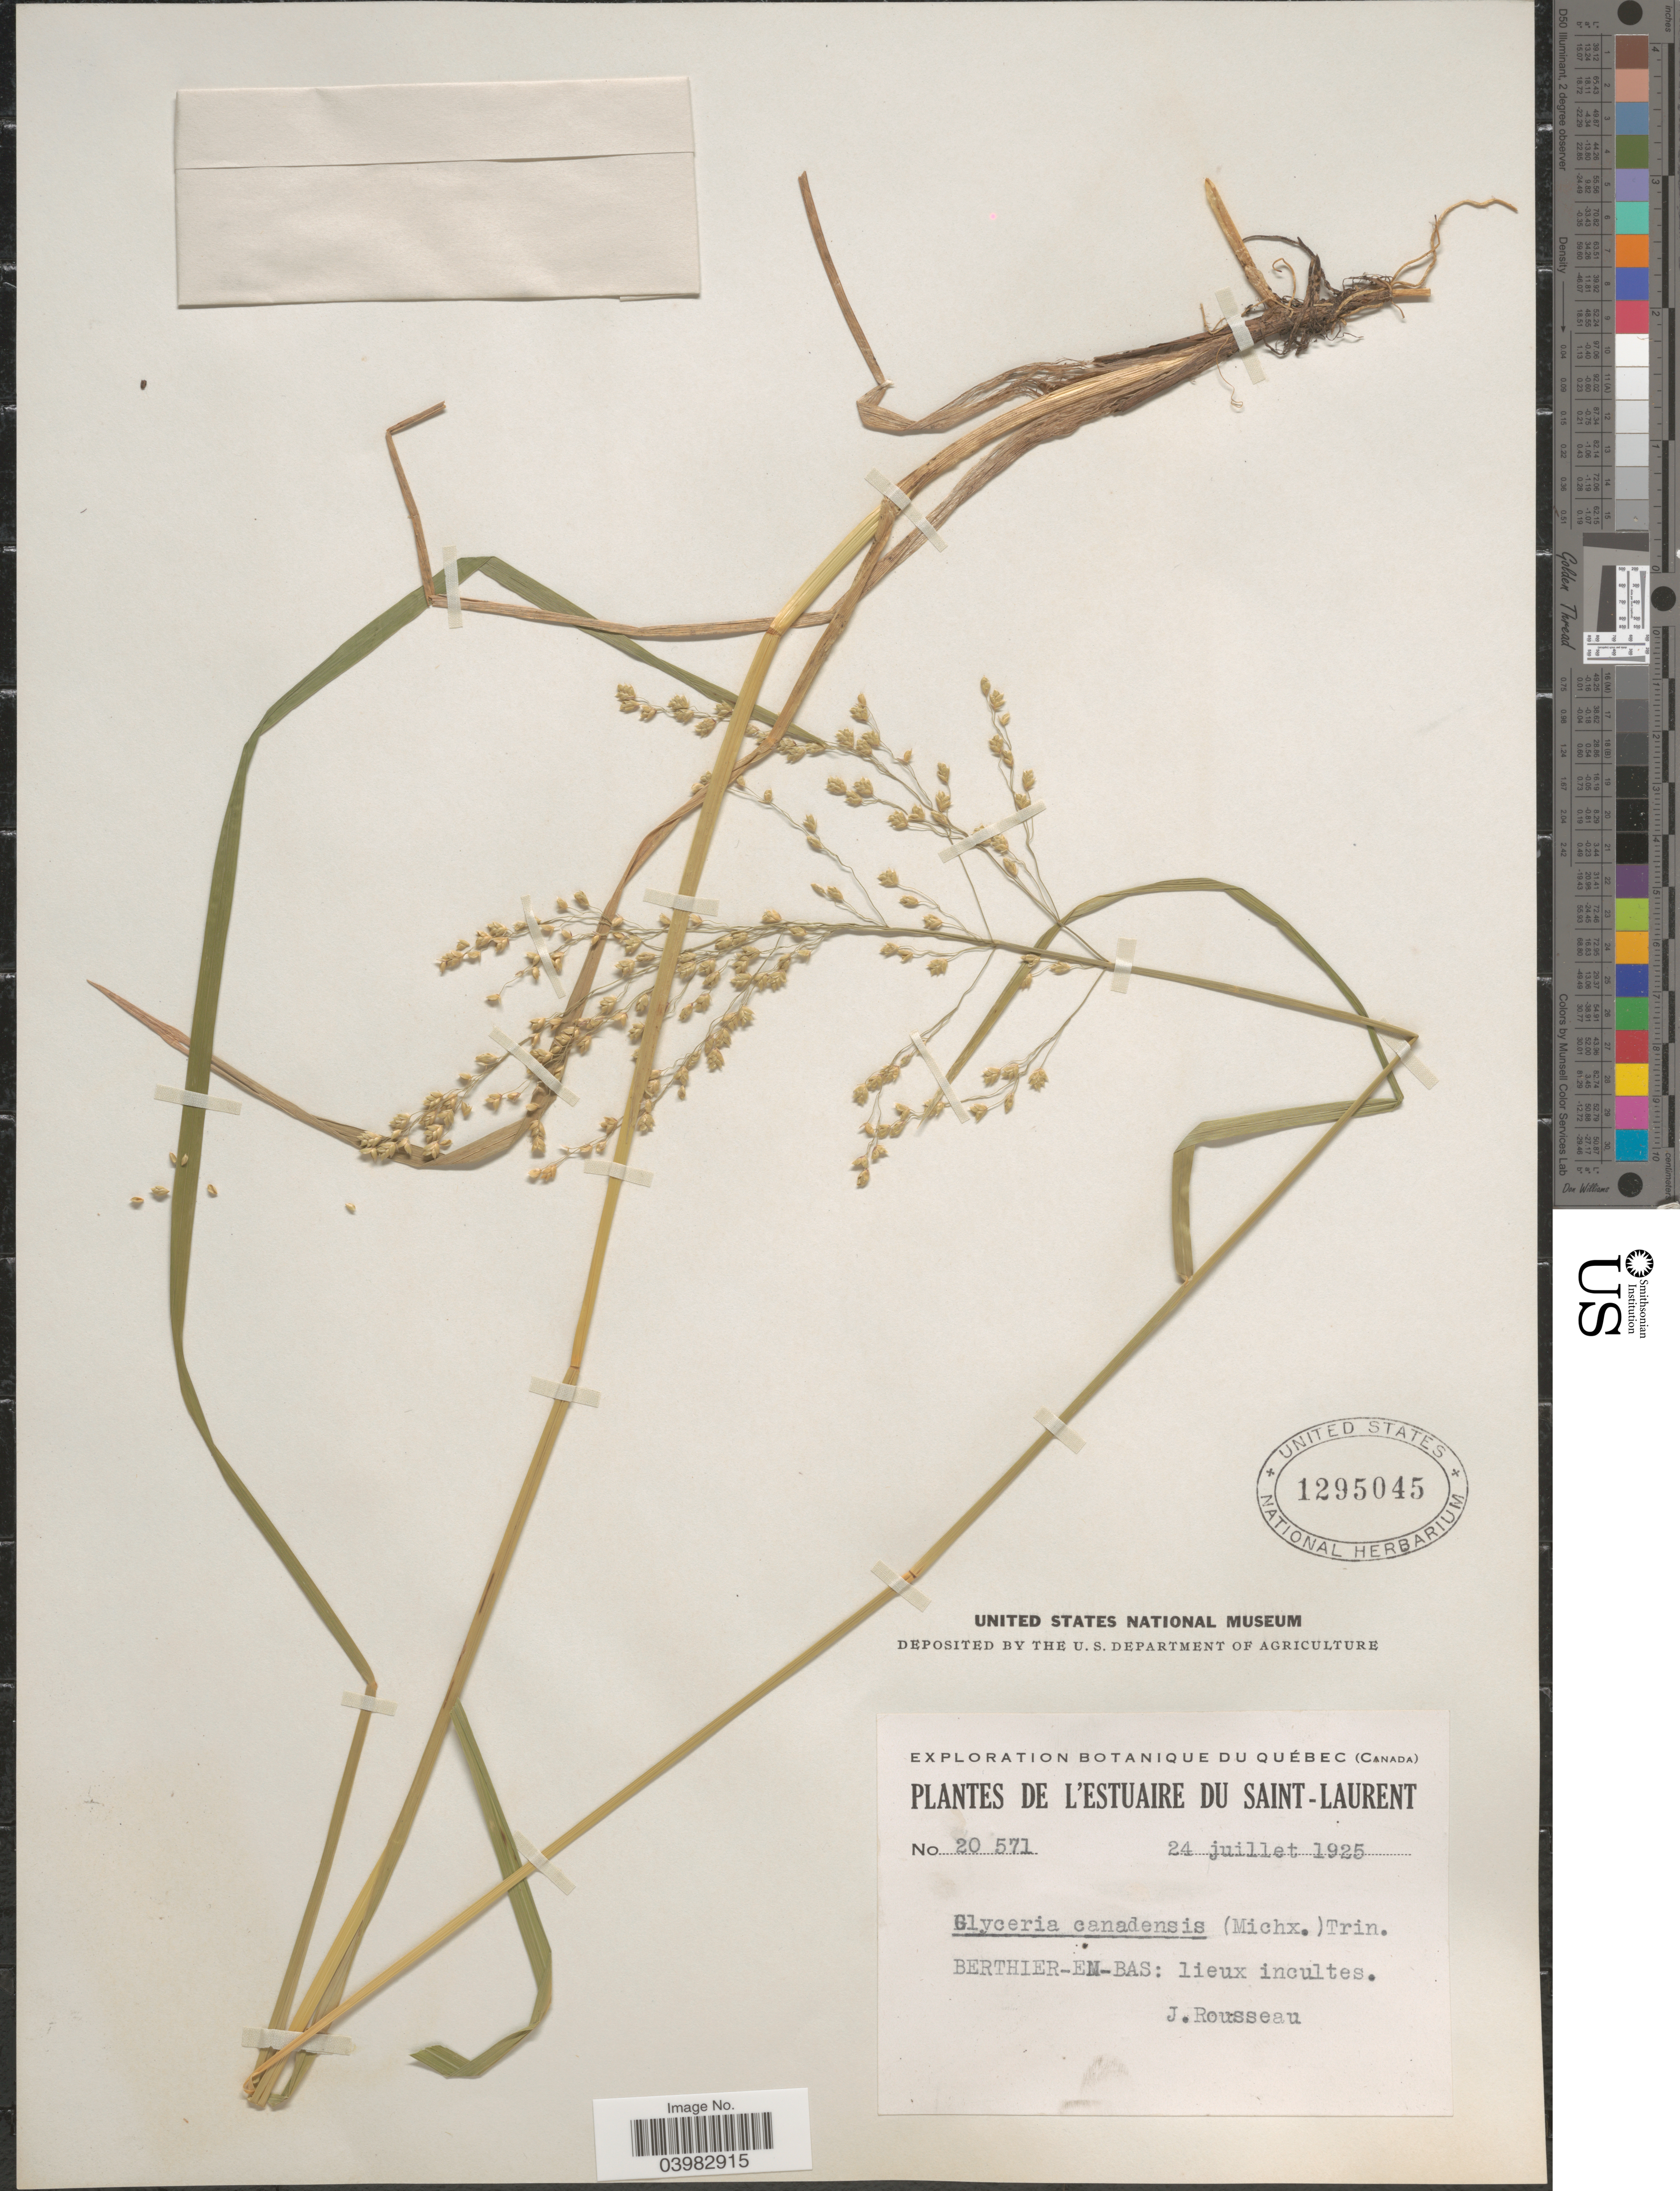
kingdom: Plantae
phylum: Tracheophyta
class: Liliopsida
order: Poales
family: Poaceae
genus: Glyceria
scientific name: Glyceria canadensis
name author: (Michx.) Trin.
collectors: J. Rousseau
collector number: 20571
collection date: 1925-07-24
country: Canada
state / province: Quebec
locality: L'Estuaire du Saint-Laurent. Berthier-En-Bas.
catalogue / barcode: US 1295045